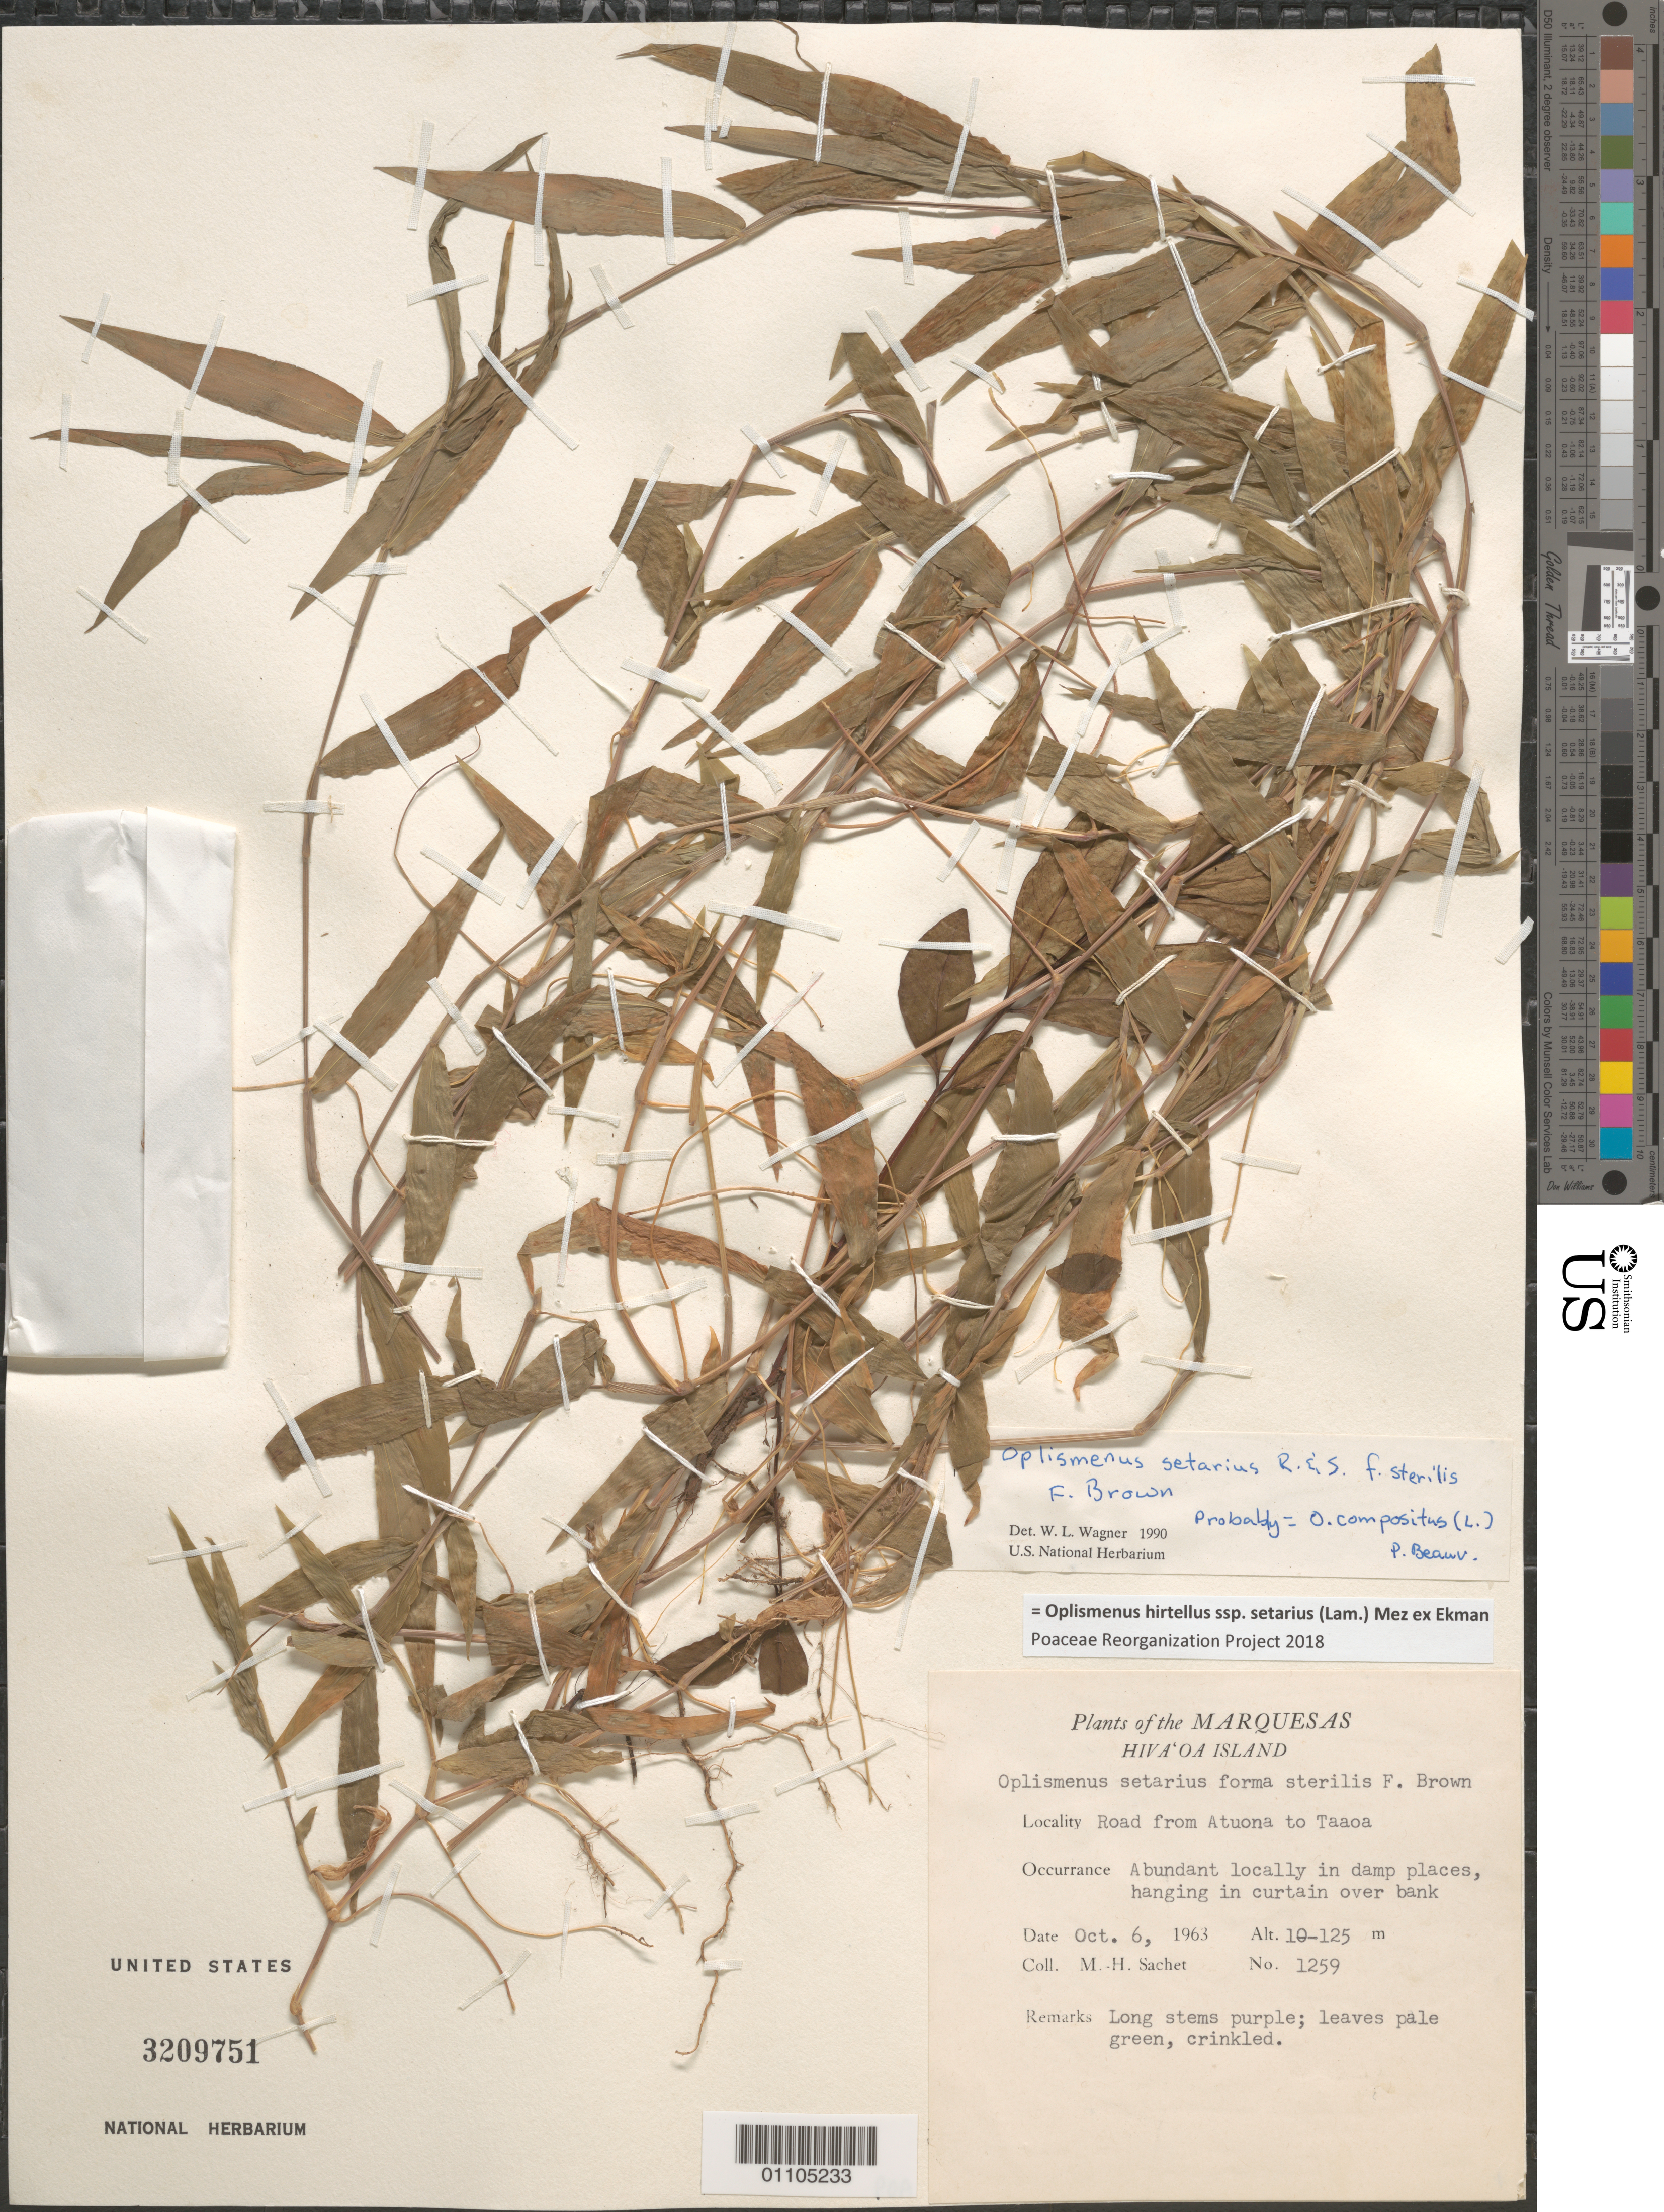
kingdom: Plantae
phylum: Tracheophyta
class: Liliopsida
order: Poales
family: Poaceae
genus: Oplismenus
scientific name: Oplismenus setarius f. sterilis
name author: F. Br.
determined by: Wagner, W. L., (BOT), Smithsonian Institution - National Museum of Natural History (UNITED STATES)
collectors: M.-H. Sachet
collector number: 1259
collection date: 1963-10-06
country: French Polynesia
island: Hiva Oa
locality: road from Atuona to Taaoa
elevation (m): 10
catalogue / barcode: US 3209751